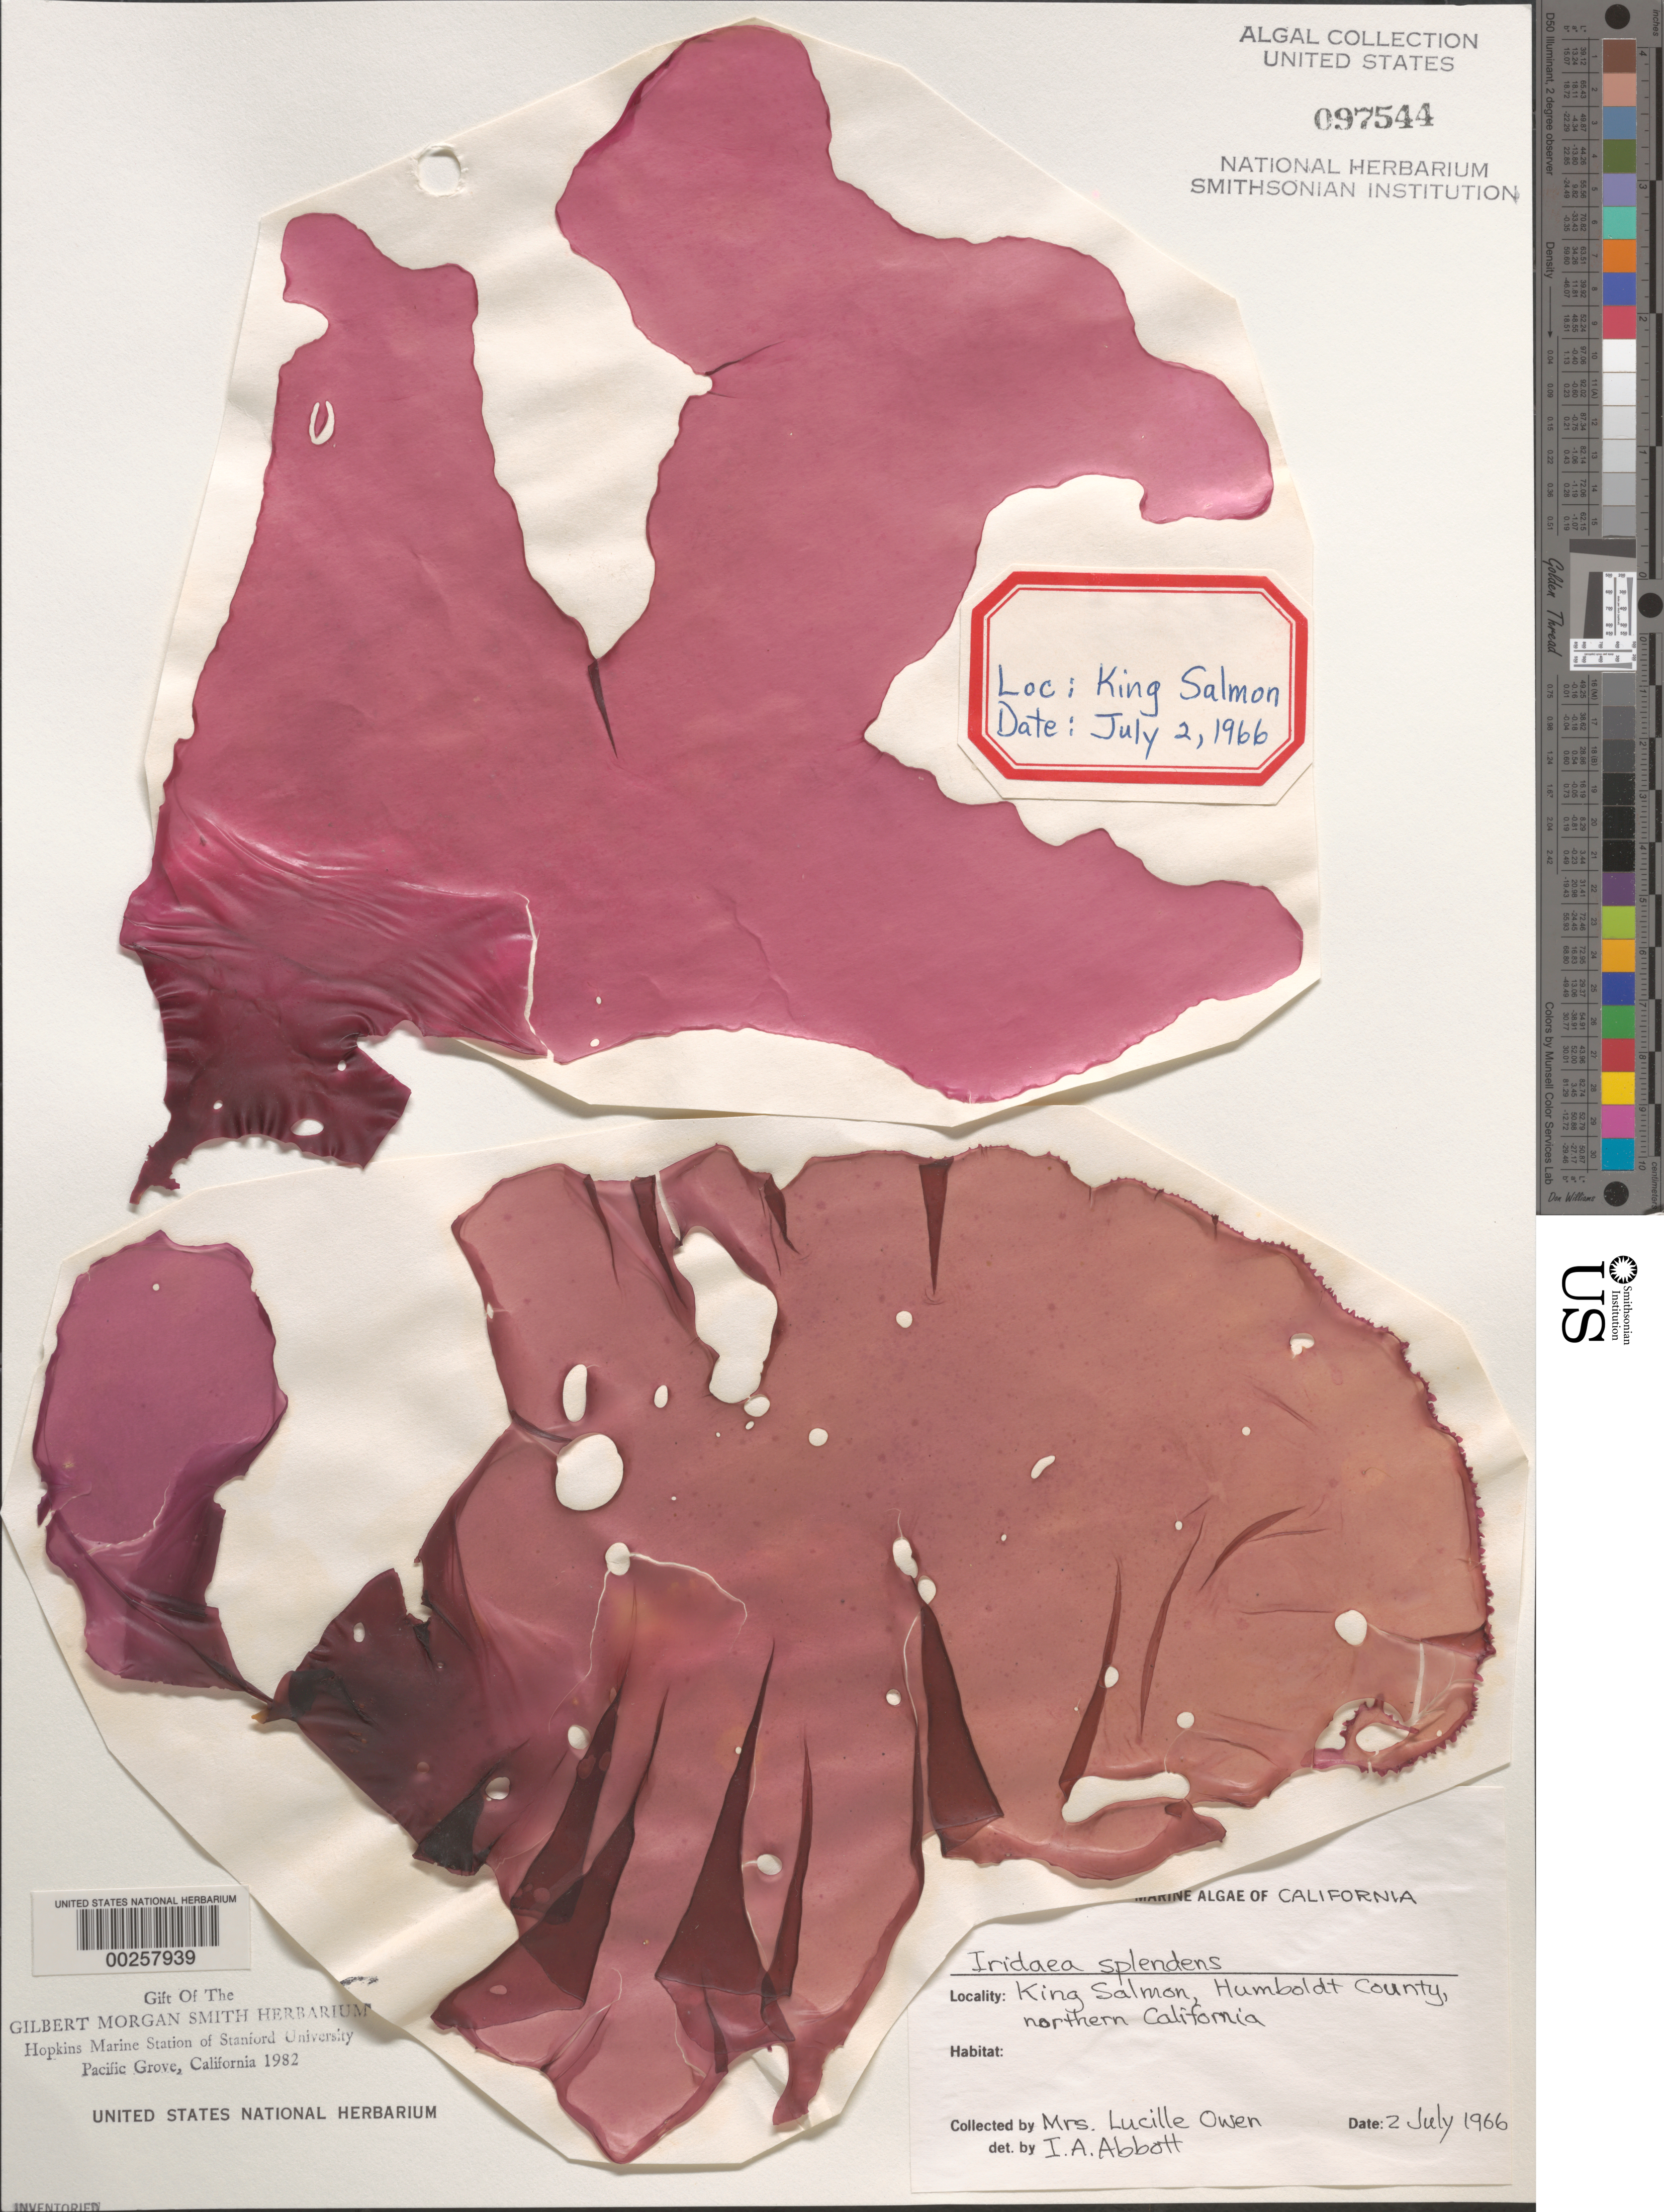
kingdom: Plantae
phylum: Rhodophyta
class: Florideophyceae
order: Gigartinales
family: Gigartinaceae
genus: Mazzaella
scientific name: Mazzaella splendens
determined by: Algae name updating Project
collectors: L. Owen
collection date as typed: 02 Jul 1966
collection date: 1966-07-02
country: United States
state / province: California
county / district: Humboldt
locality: King Salmon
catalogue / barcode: US 97544